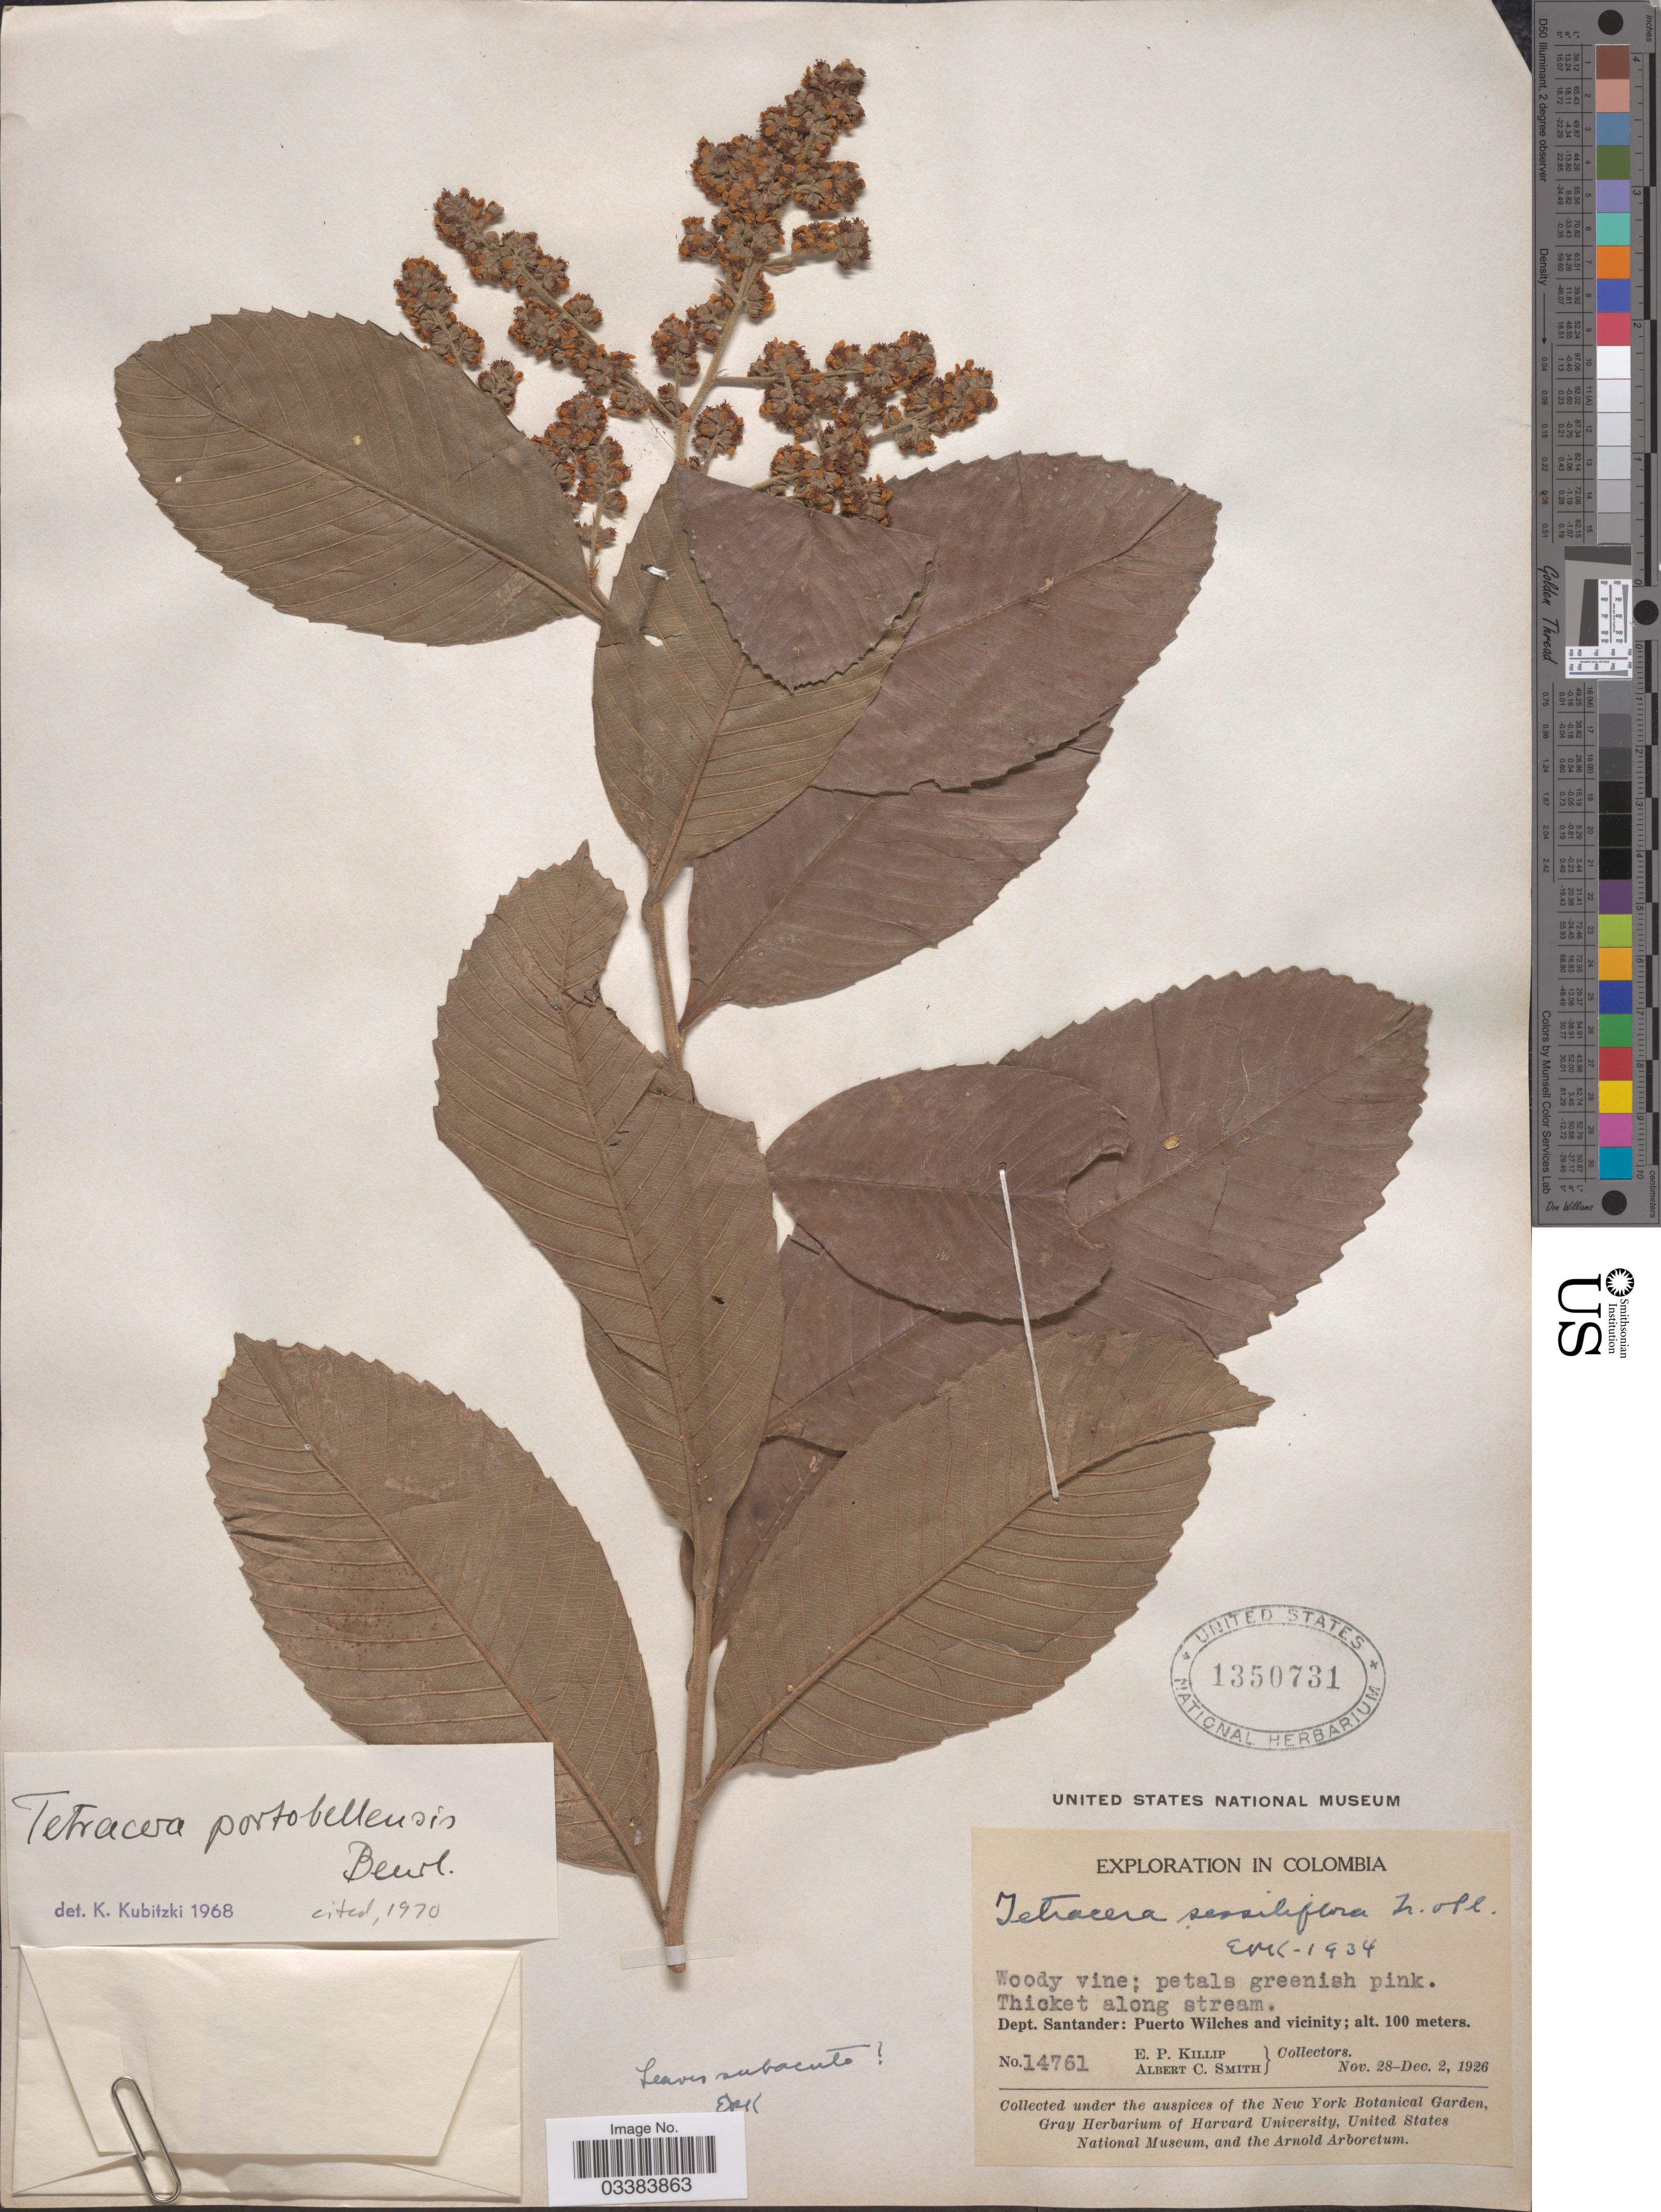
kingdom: Plantae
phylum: Tracheophyta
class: Magnoliopsida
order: Dilleniales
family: Dilleniaceae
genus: Tetracera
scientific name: Tetracera portobellensis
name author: Beurl.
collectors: E. P. Killip & A. C. Smith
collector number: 14761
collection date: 1926-11-28/1926-12-02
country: Colombia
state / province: Santander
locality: Dept. Santander: Puerto Wilches and vicinity.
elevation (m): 100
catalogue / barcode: US 1350731